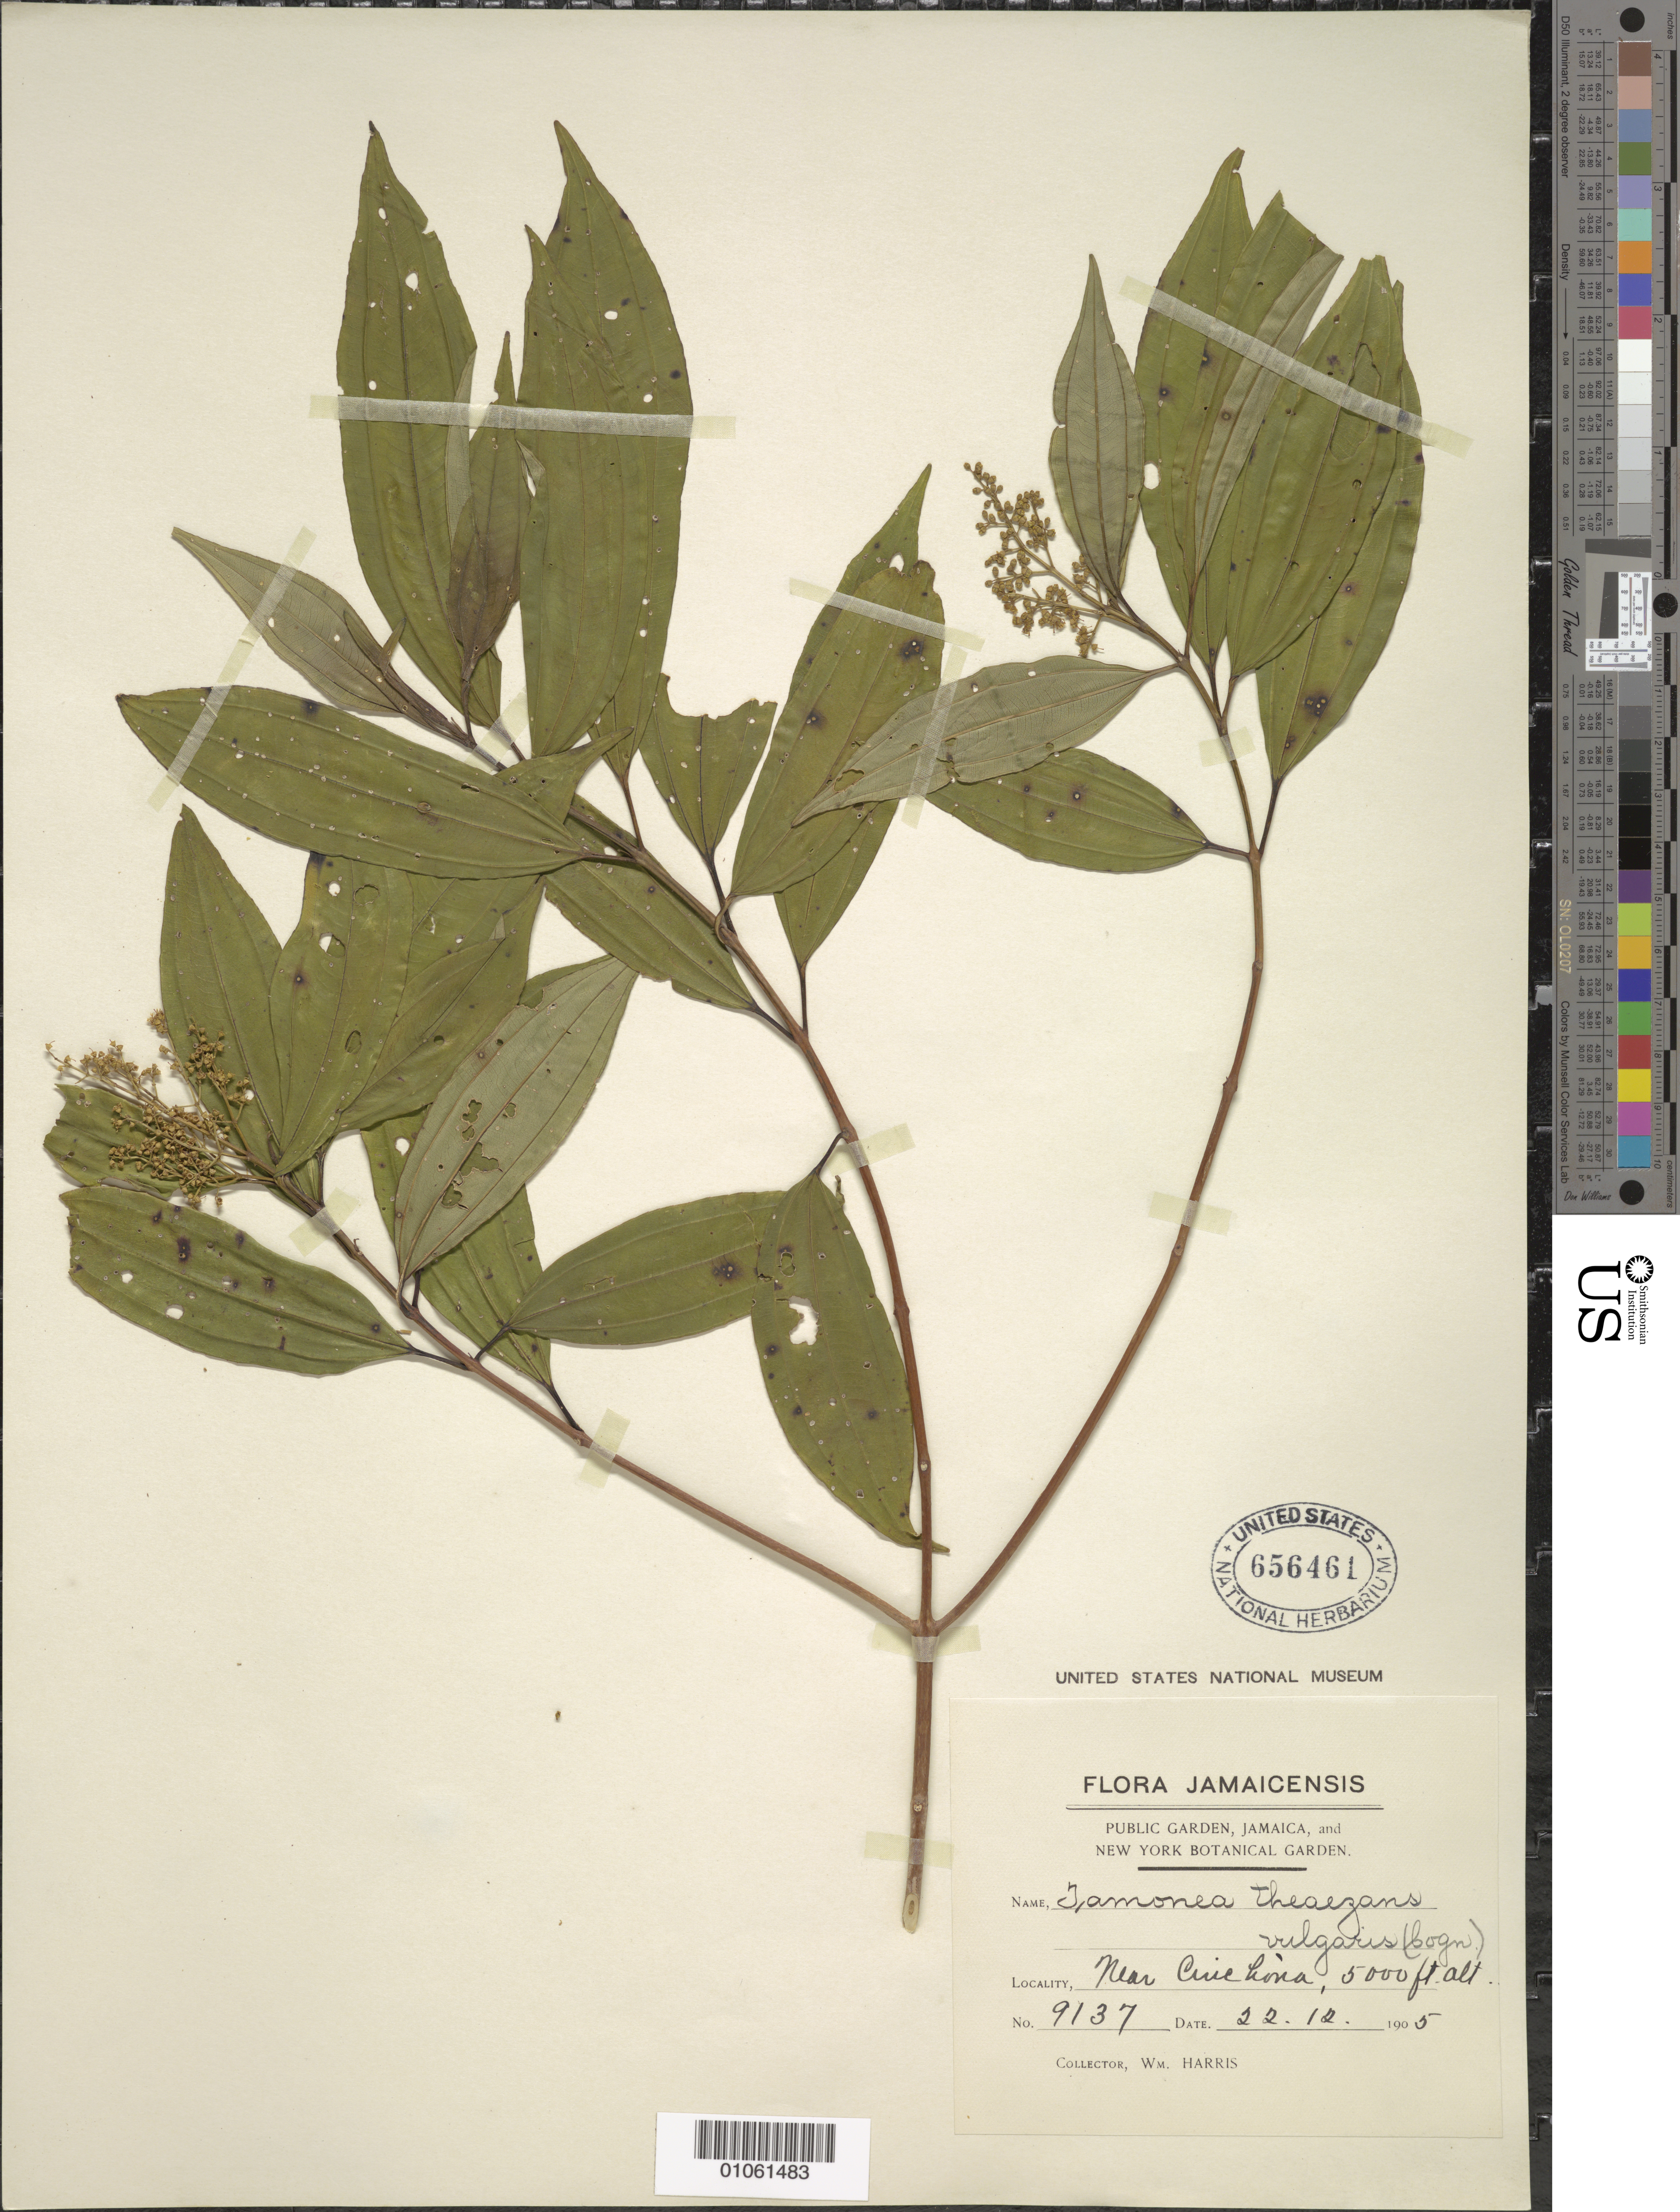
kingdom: Plantae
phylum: Tracheophyta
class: Magnoliopsida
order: Myrtales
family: Melastomataceae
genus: Miconia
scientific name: Miconia theizans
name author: (Bonpl.) Cogn.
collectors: W. Harris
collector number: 9137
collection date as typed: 22 Dec 1905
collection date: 1905-12-22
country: Jamaica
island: Jamaica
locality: Cinchona, near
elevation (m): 1524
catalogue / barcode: US 656461